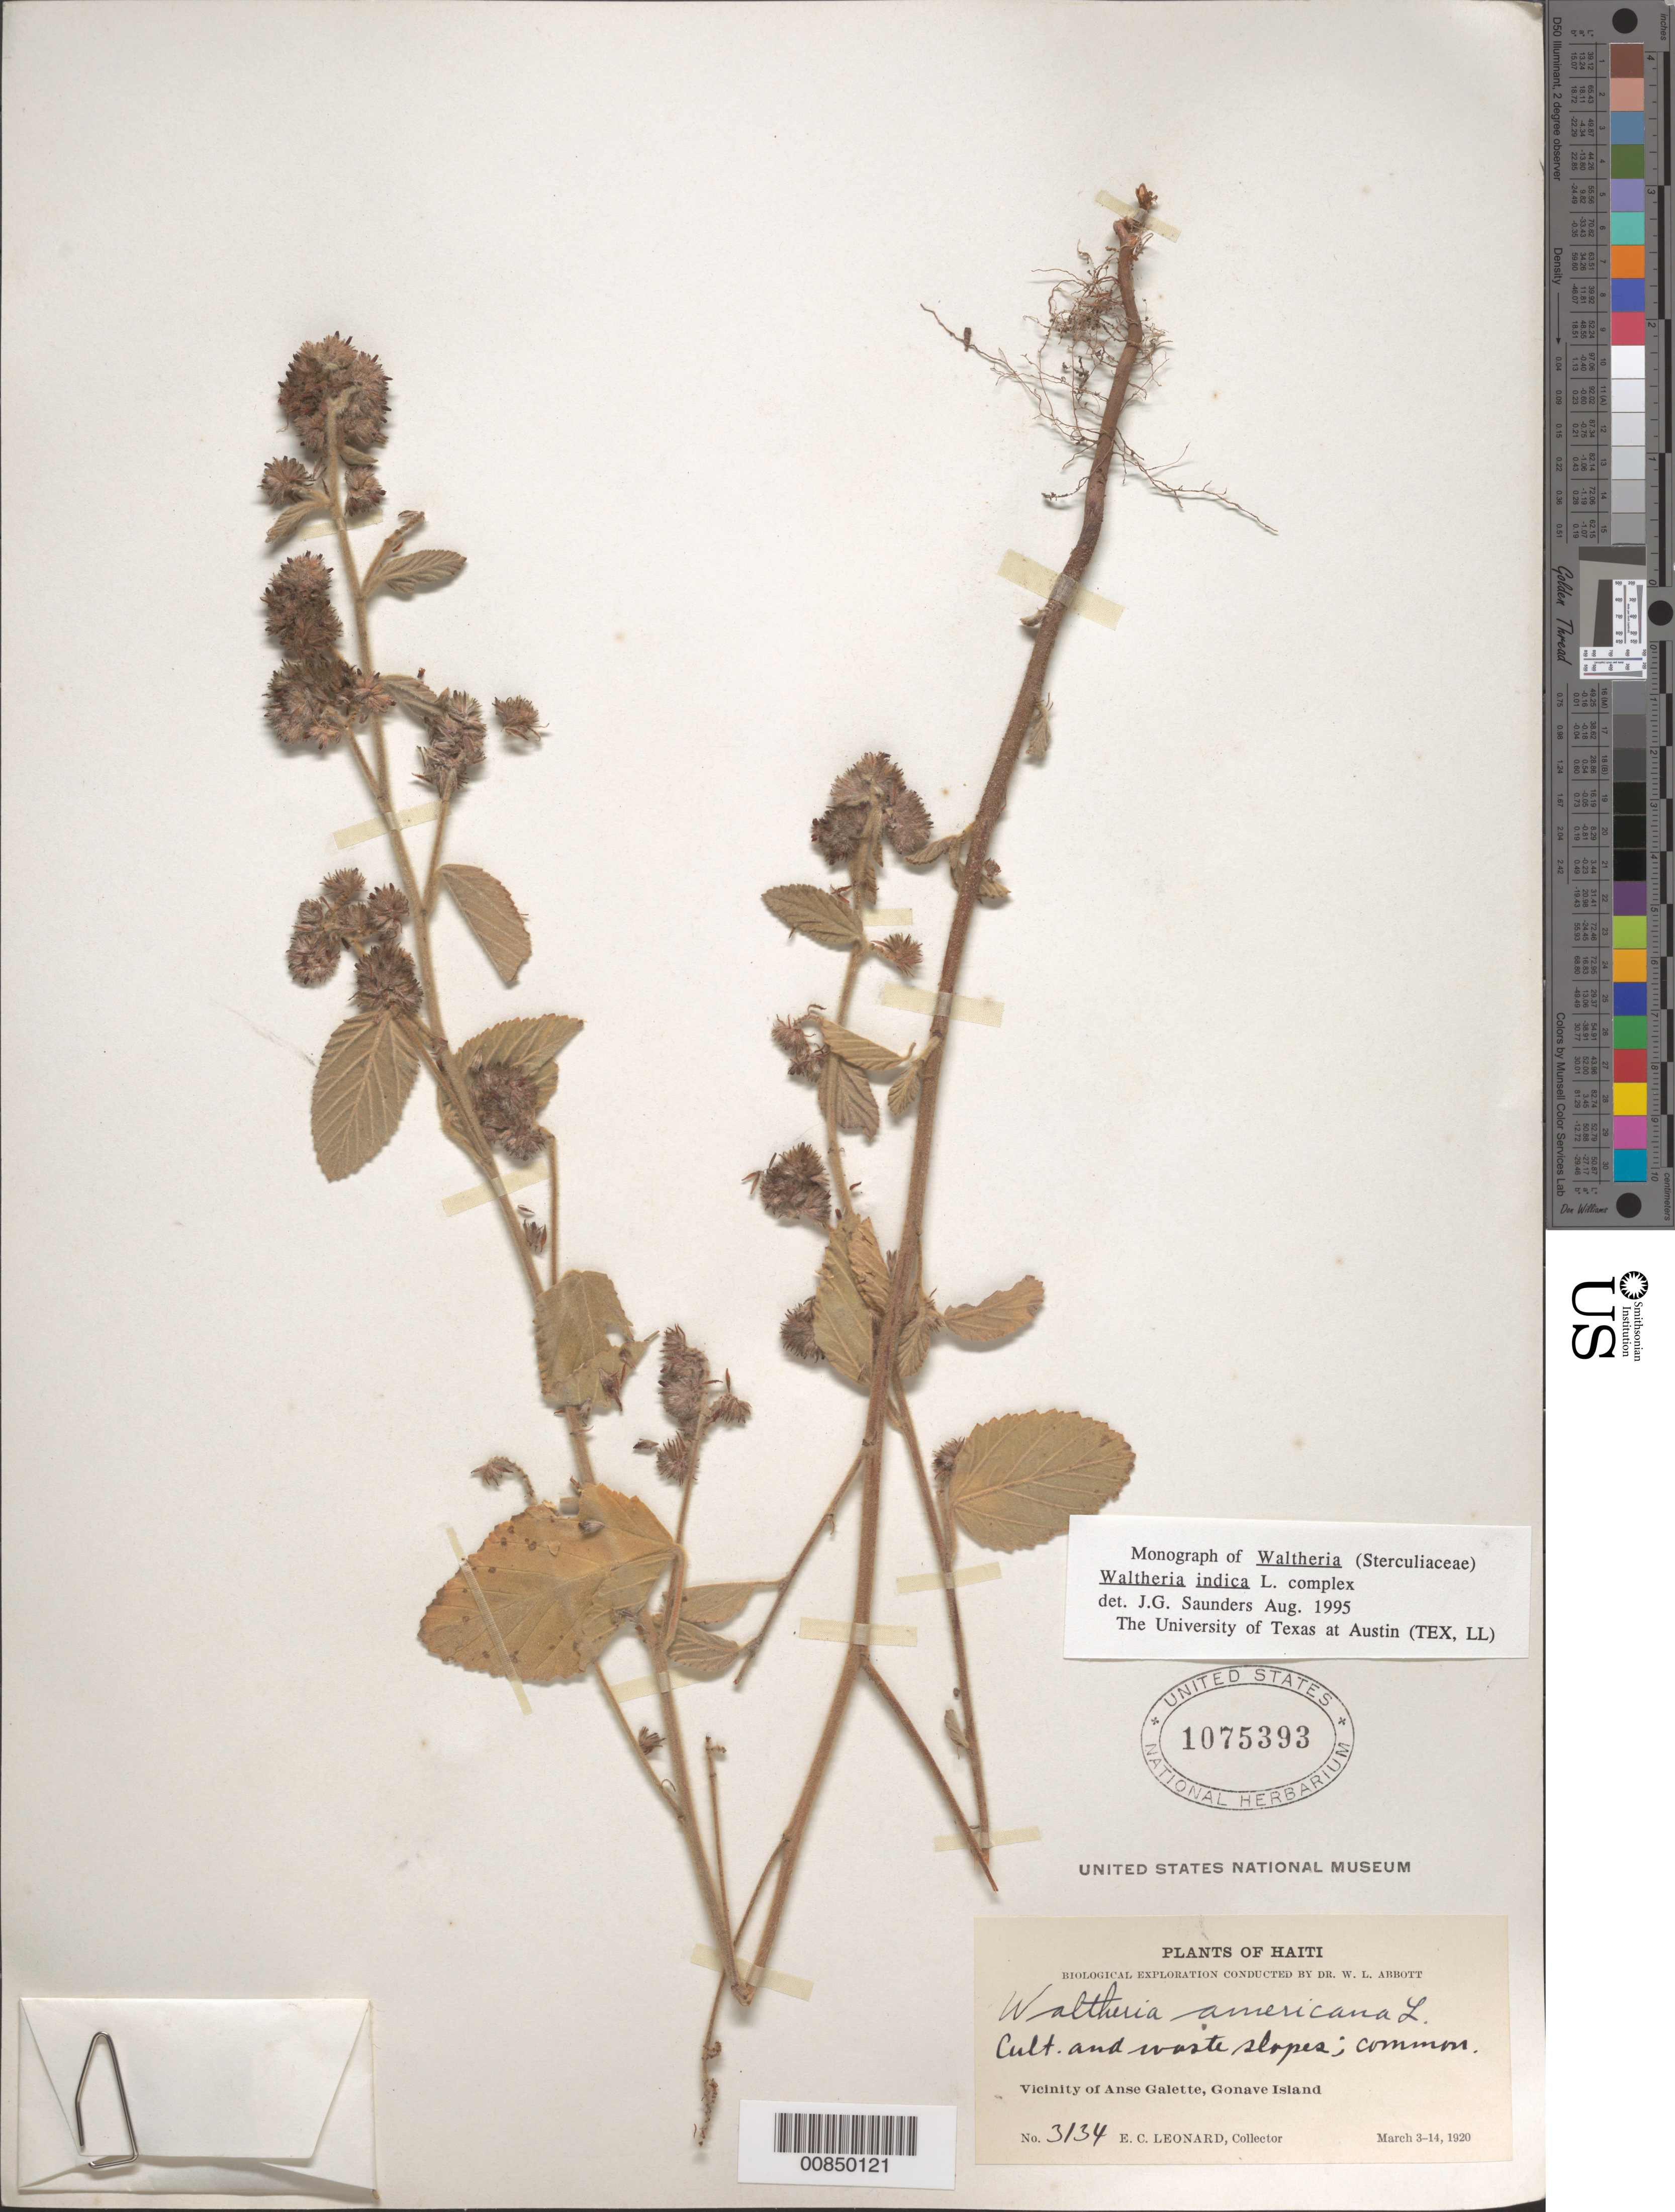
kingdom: Plantae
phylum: Tracheophyta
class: Magnoliopsida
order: Malvales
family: Malvaceae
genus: Waltheria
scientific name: Waltheria indica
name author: L.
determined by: Saunders, J. G.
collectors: E. C. Leonard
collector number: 3134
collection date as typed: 03 Mar 1920 to 14 Mar 1920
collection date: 1920-03-03/1920-03-14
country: Haiti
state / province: Ouest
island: Île de la Gonâve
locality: Vicinity of Anse Galette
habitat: Cultivated and waste slopes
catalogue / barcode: US 1075393